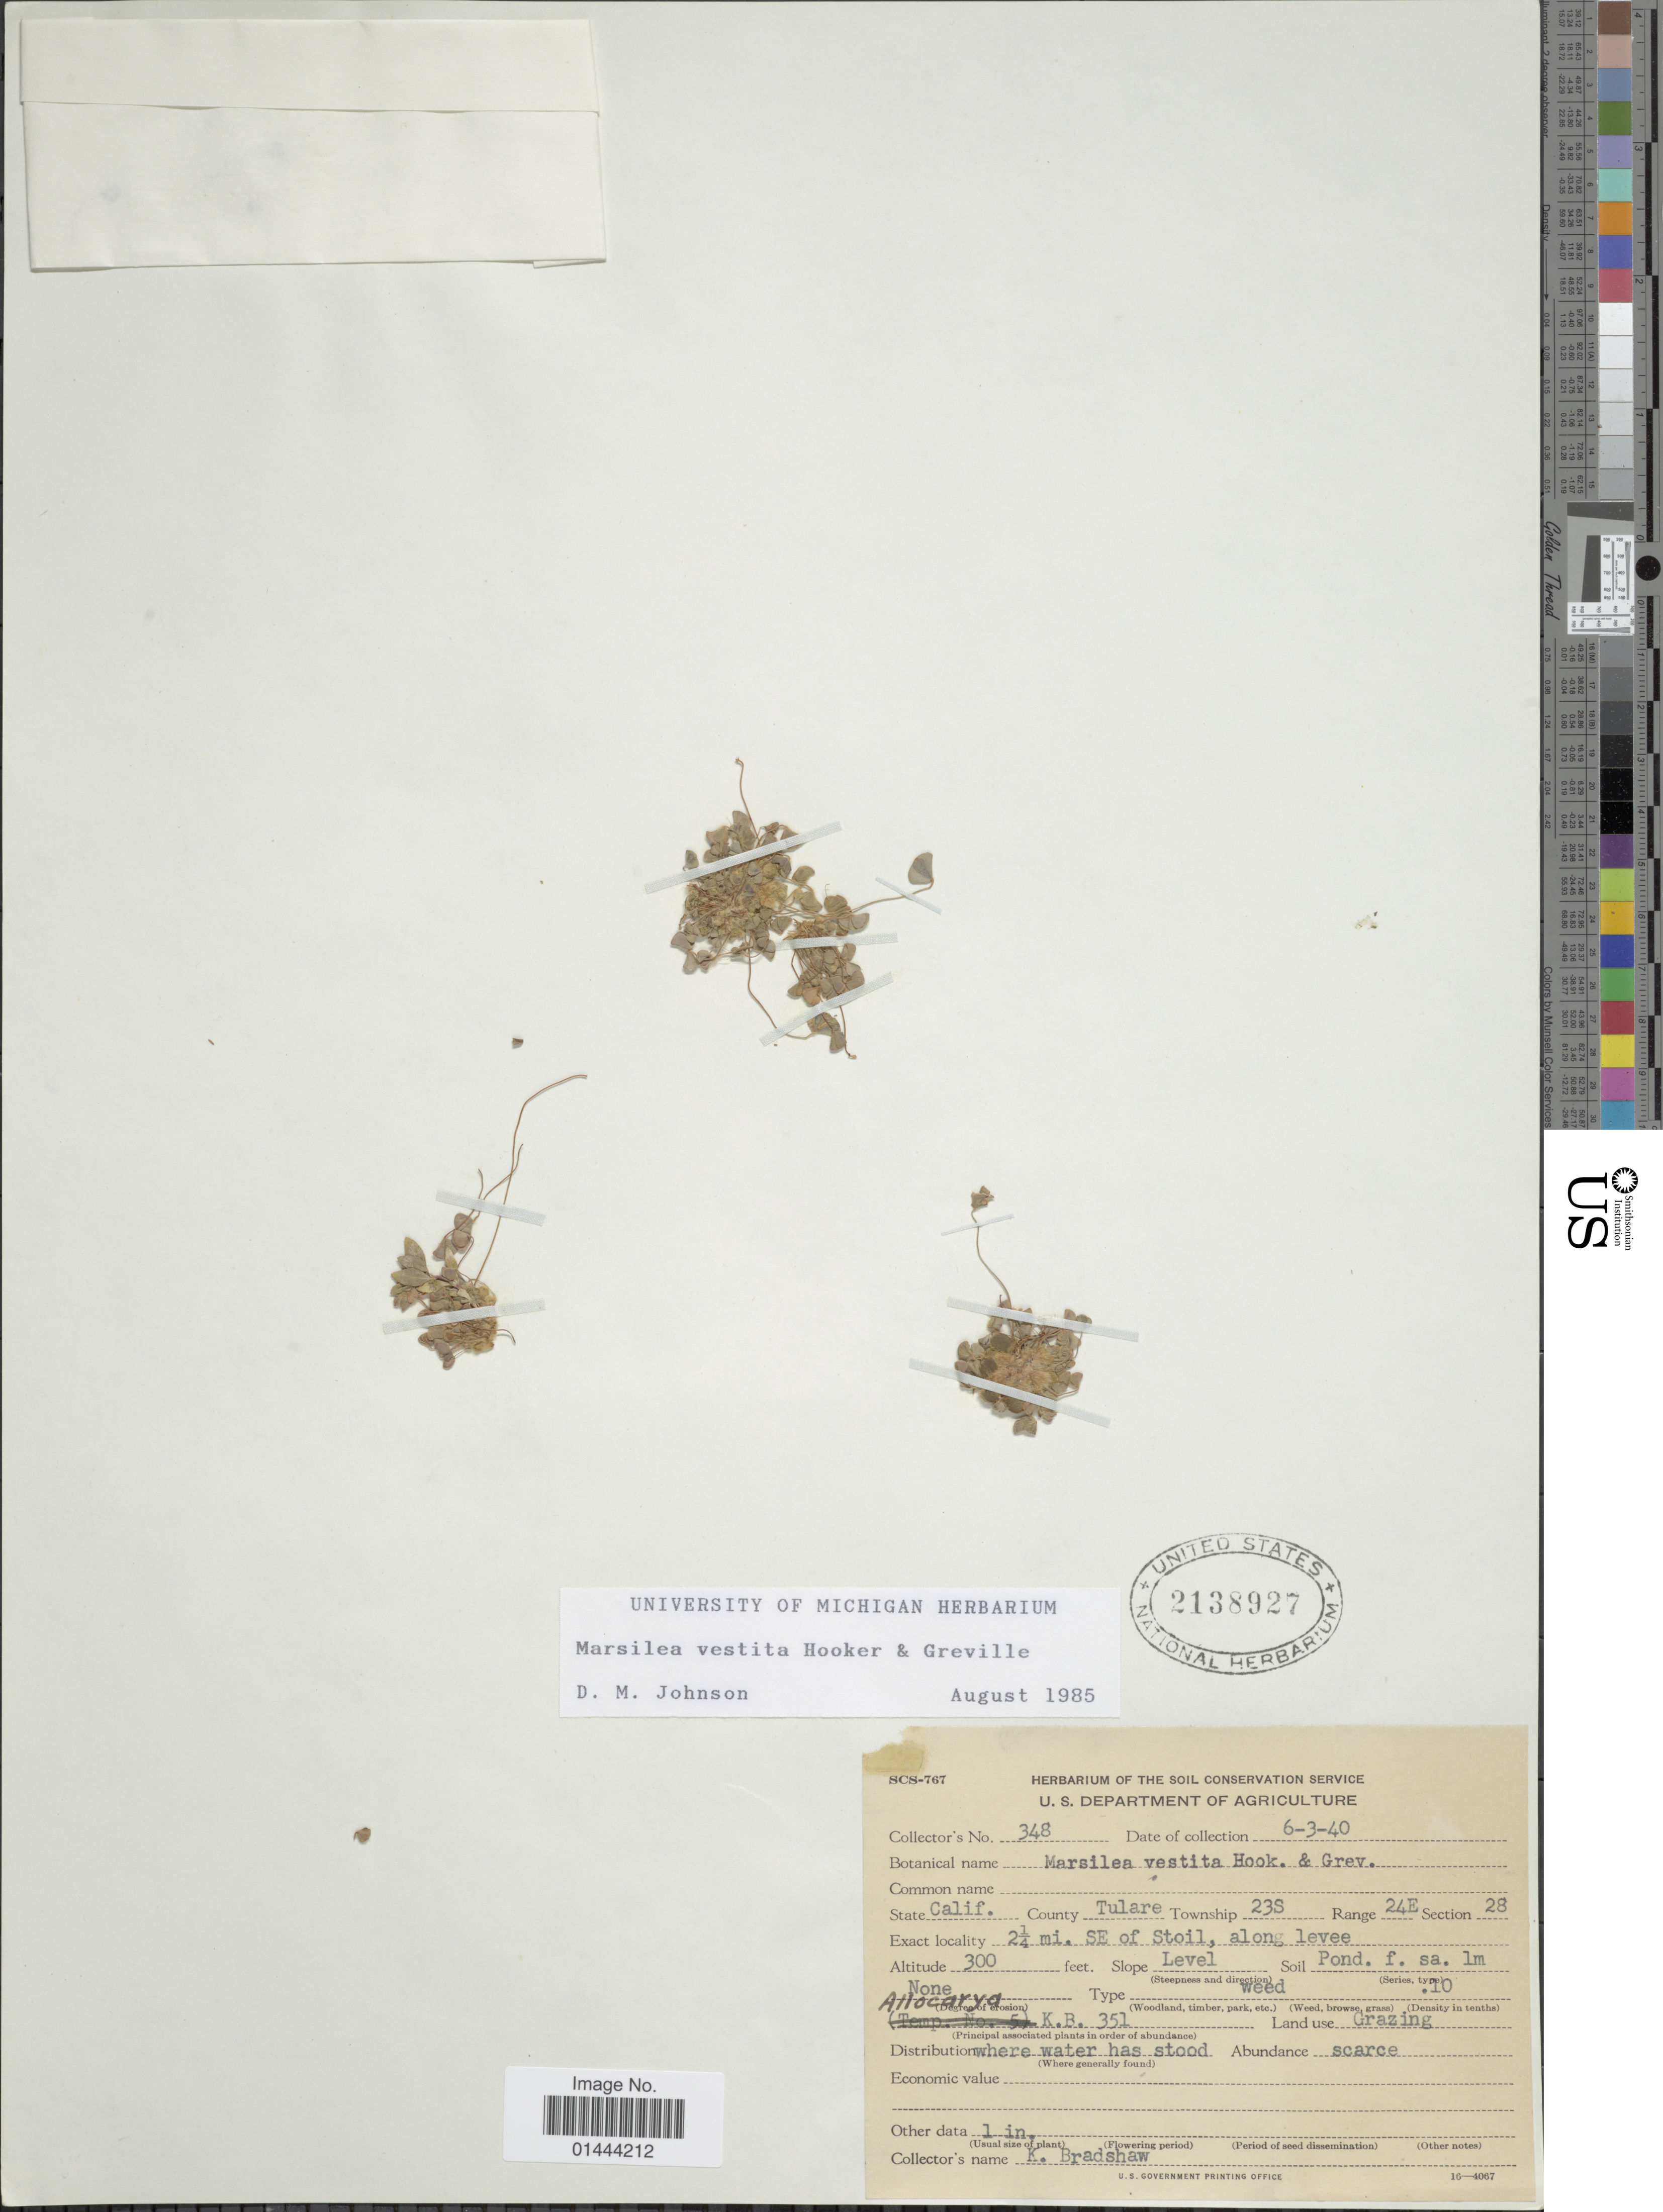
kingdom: Plantae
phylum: Tracheophyta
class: Polypodiopsida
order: Salviniales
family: Marsileaceae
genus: Marsilea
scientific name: Marsilea vestita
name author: Hook. & Grev.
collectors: K. Bradshaw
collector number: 348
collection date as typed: Transcribed d/m/y: 3/6/40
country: United States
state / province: California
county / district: Tulare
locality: County Tulare, Township 23S,Range 24E, Section 28, 2¼ mi. SE of Stoil, along levee, where water has stood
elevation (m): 91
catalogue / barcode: US 2138927